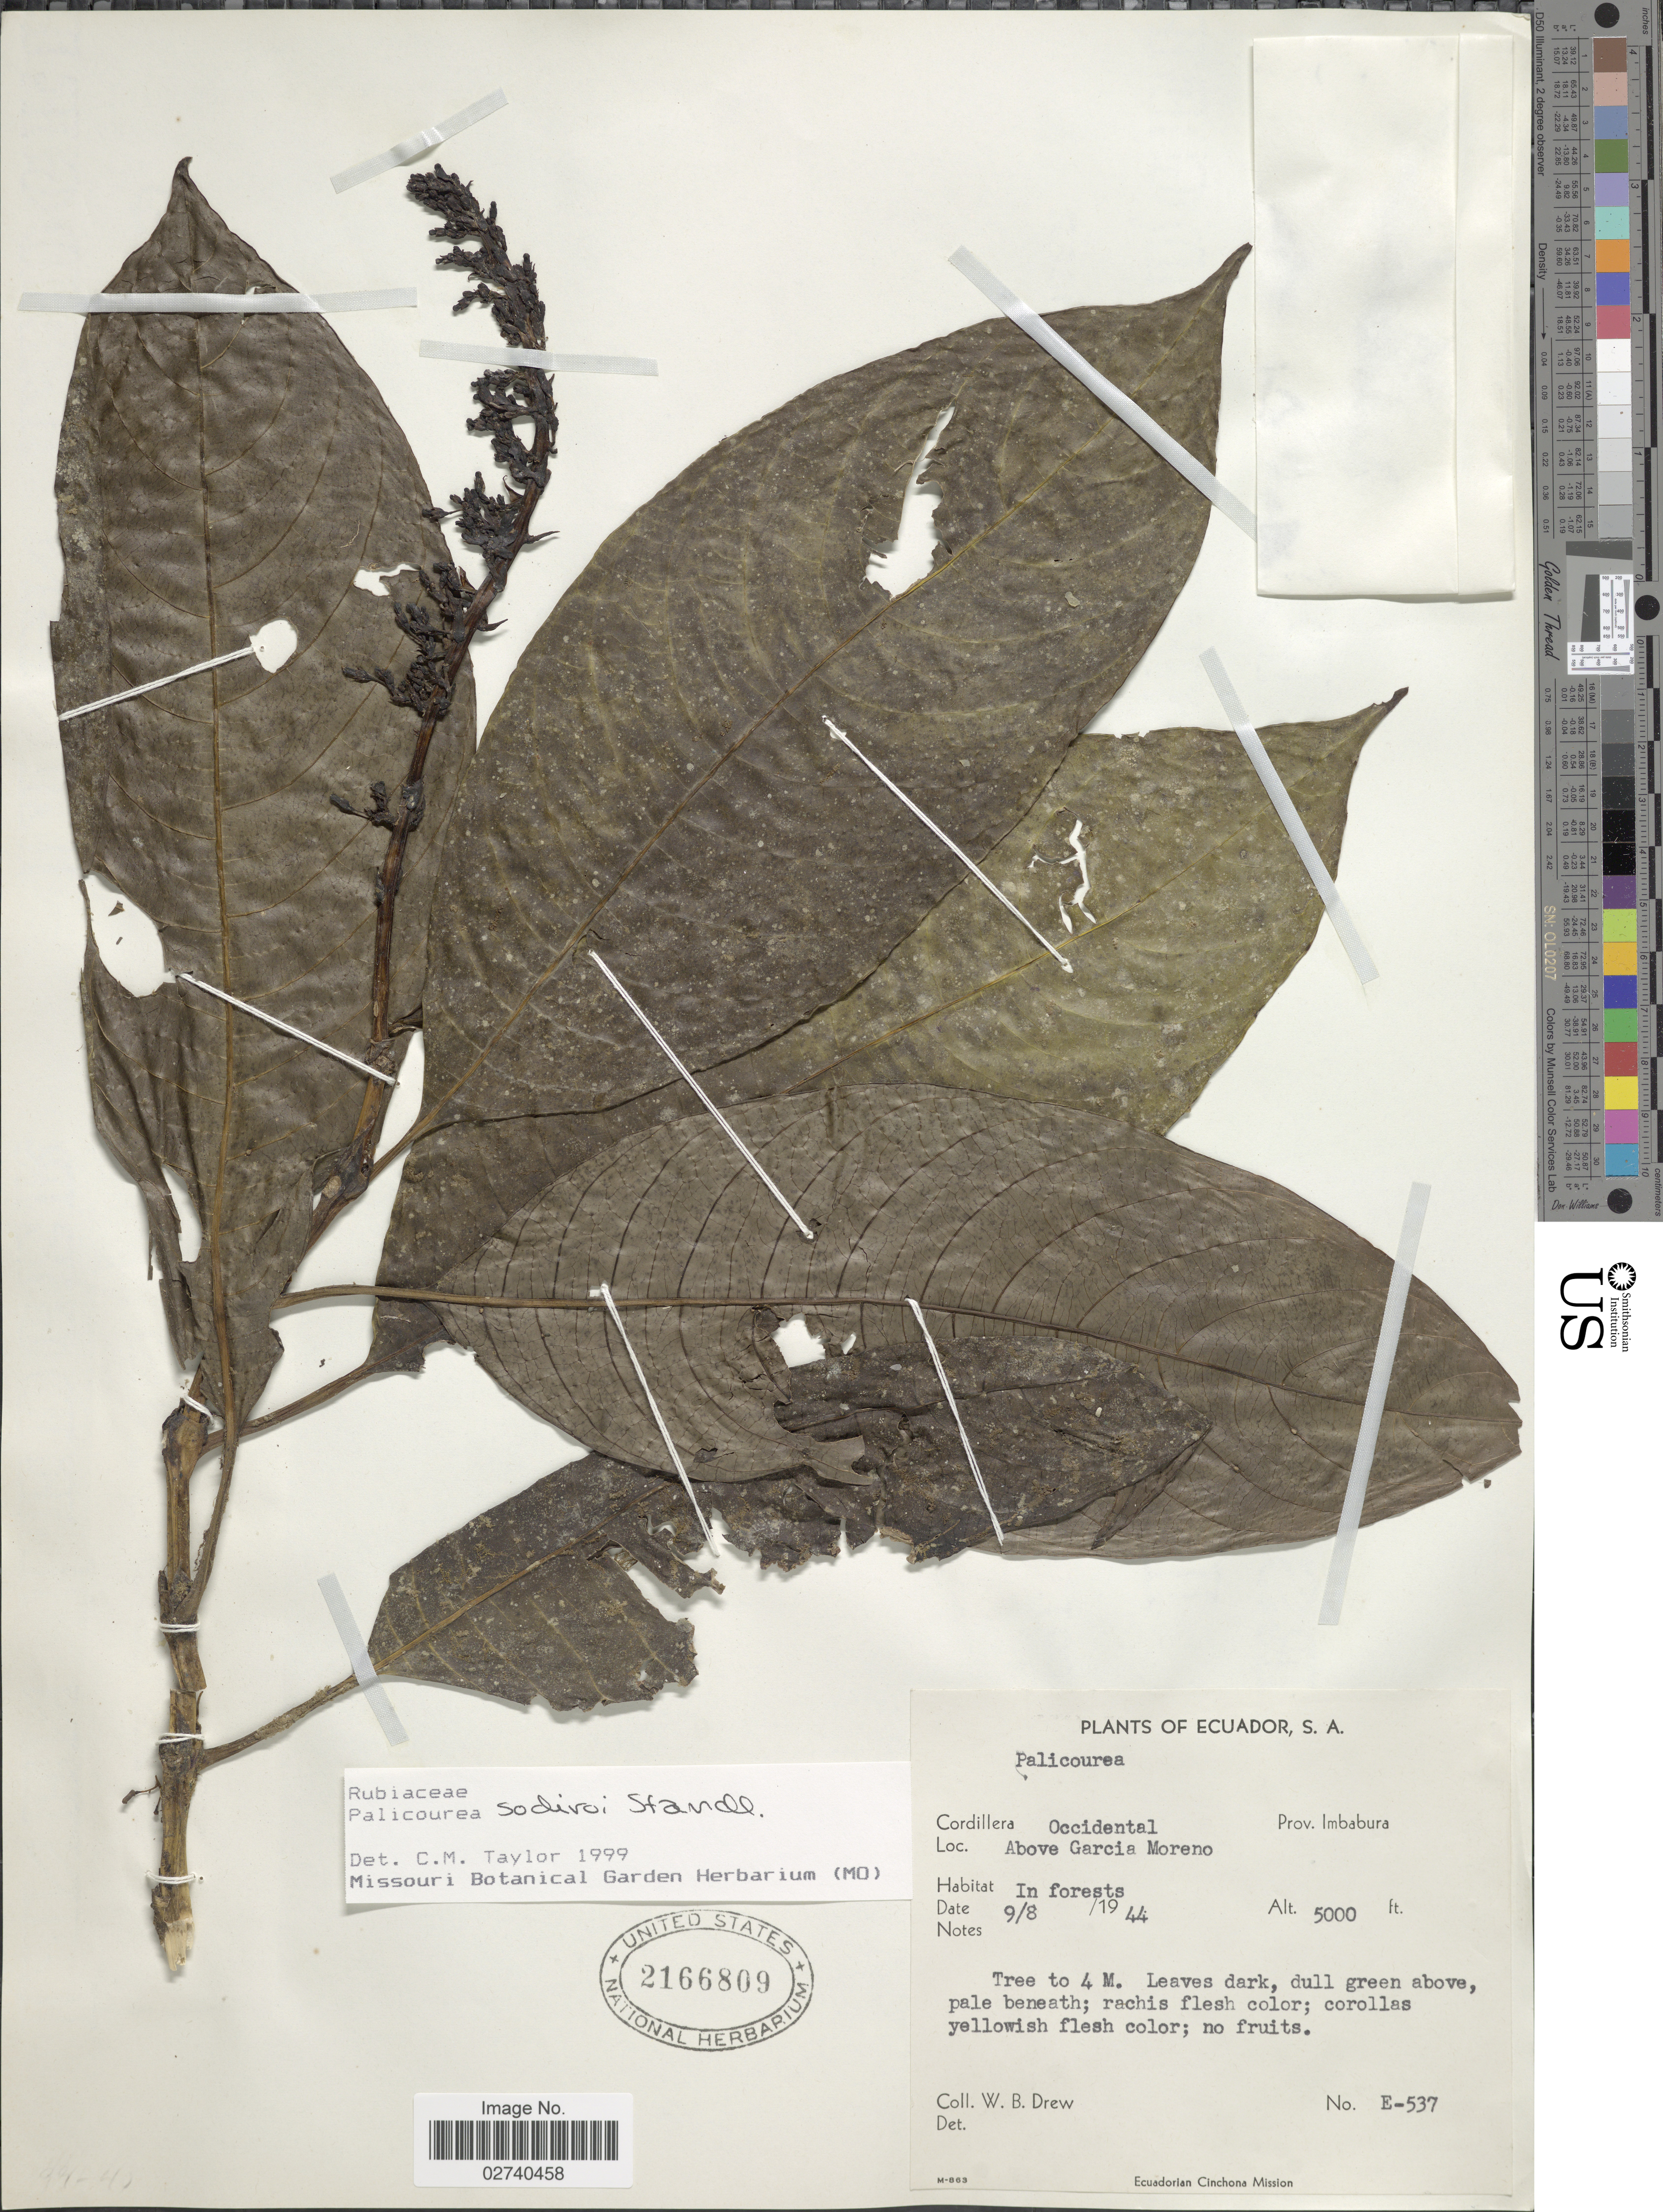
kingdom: Plantae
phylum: Tracheophyta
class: Magnoliopsida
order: Gentianales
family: Rubiaceae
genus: Palicourea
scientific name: Palicourea sodiroi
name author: Standl.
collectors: W. B. Drew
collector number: E-537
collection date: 1944-08-09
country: Ecuador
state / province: Imbabura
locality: Cordillera Occidental. Above Garcia Moreno.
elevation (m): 1524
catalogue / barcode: US 2166809